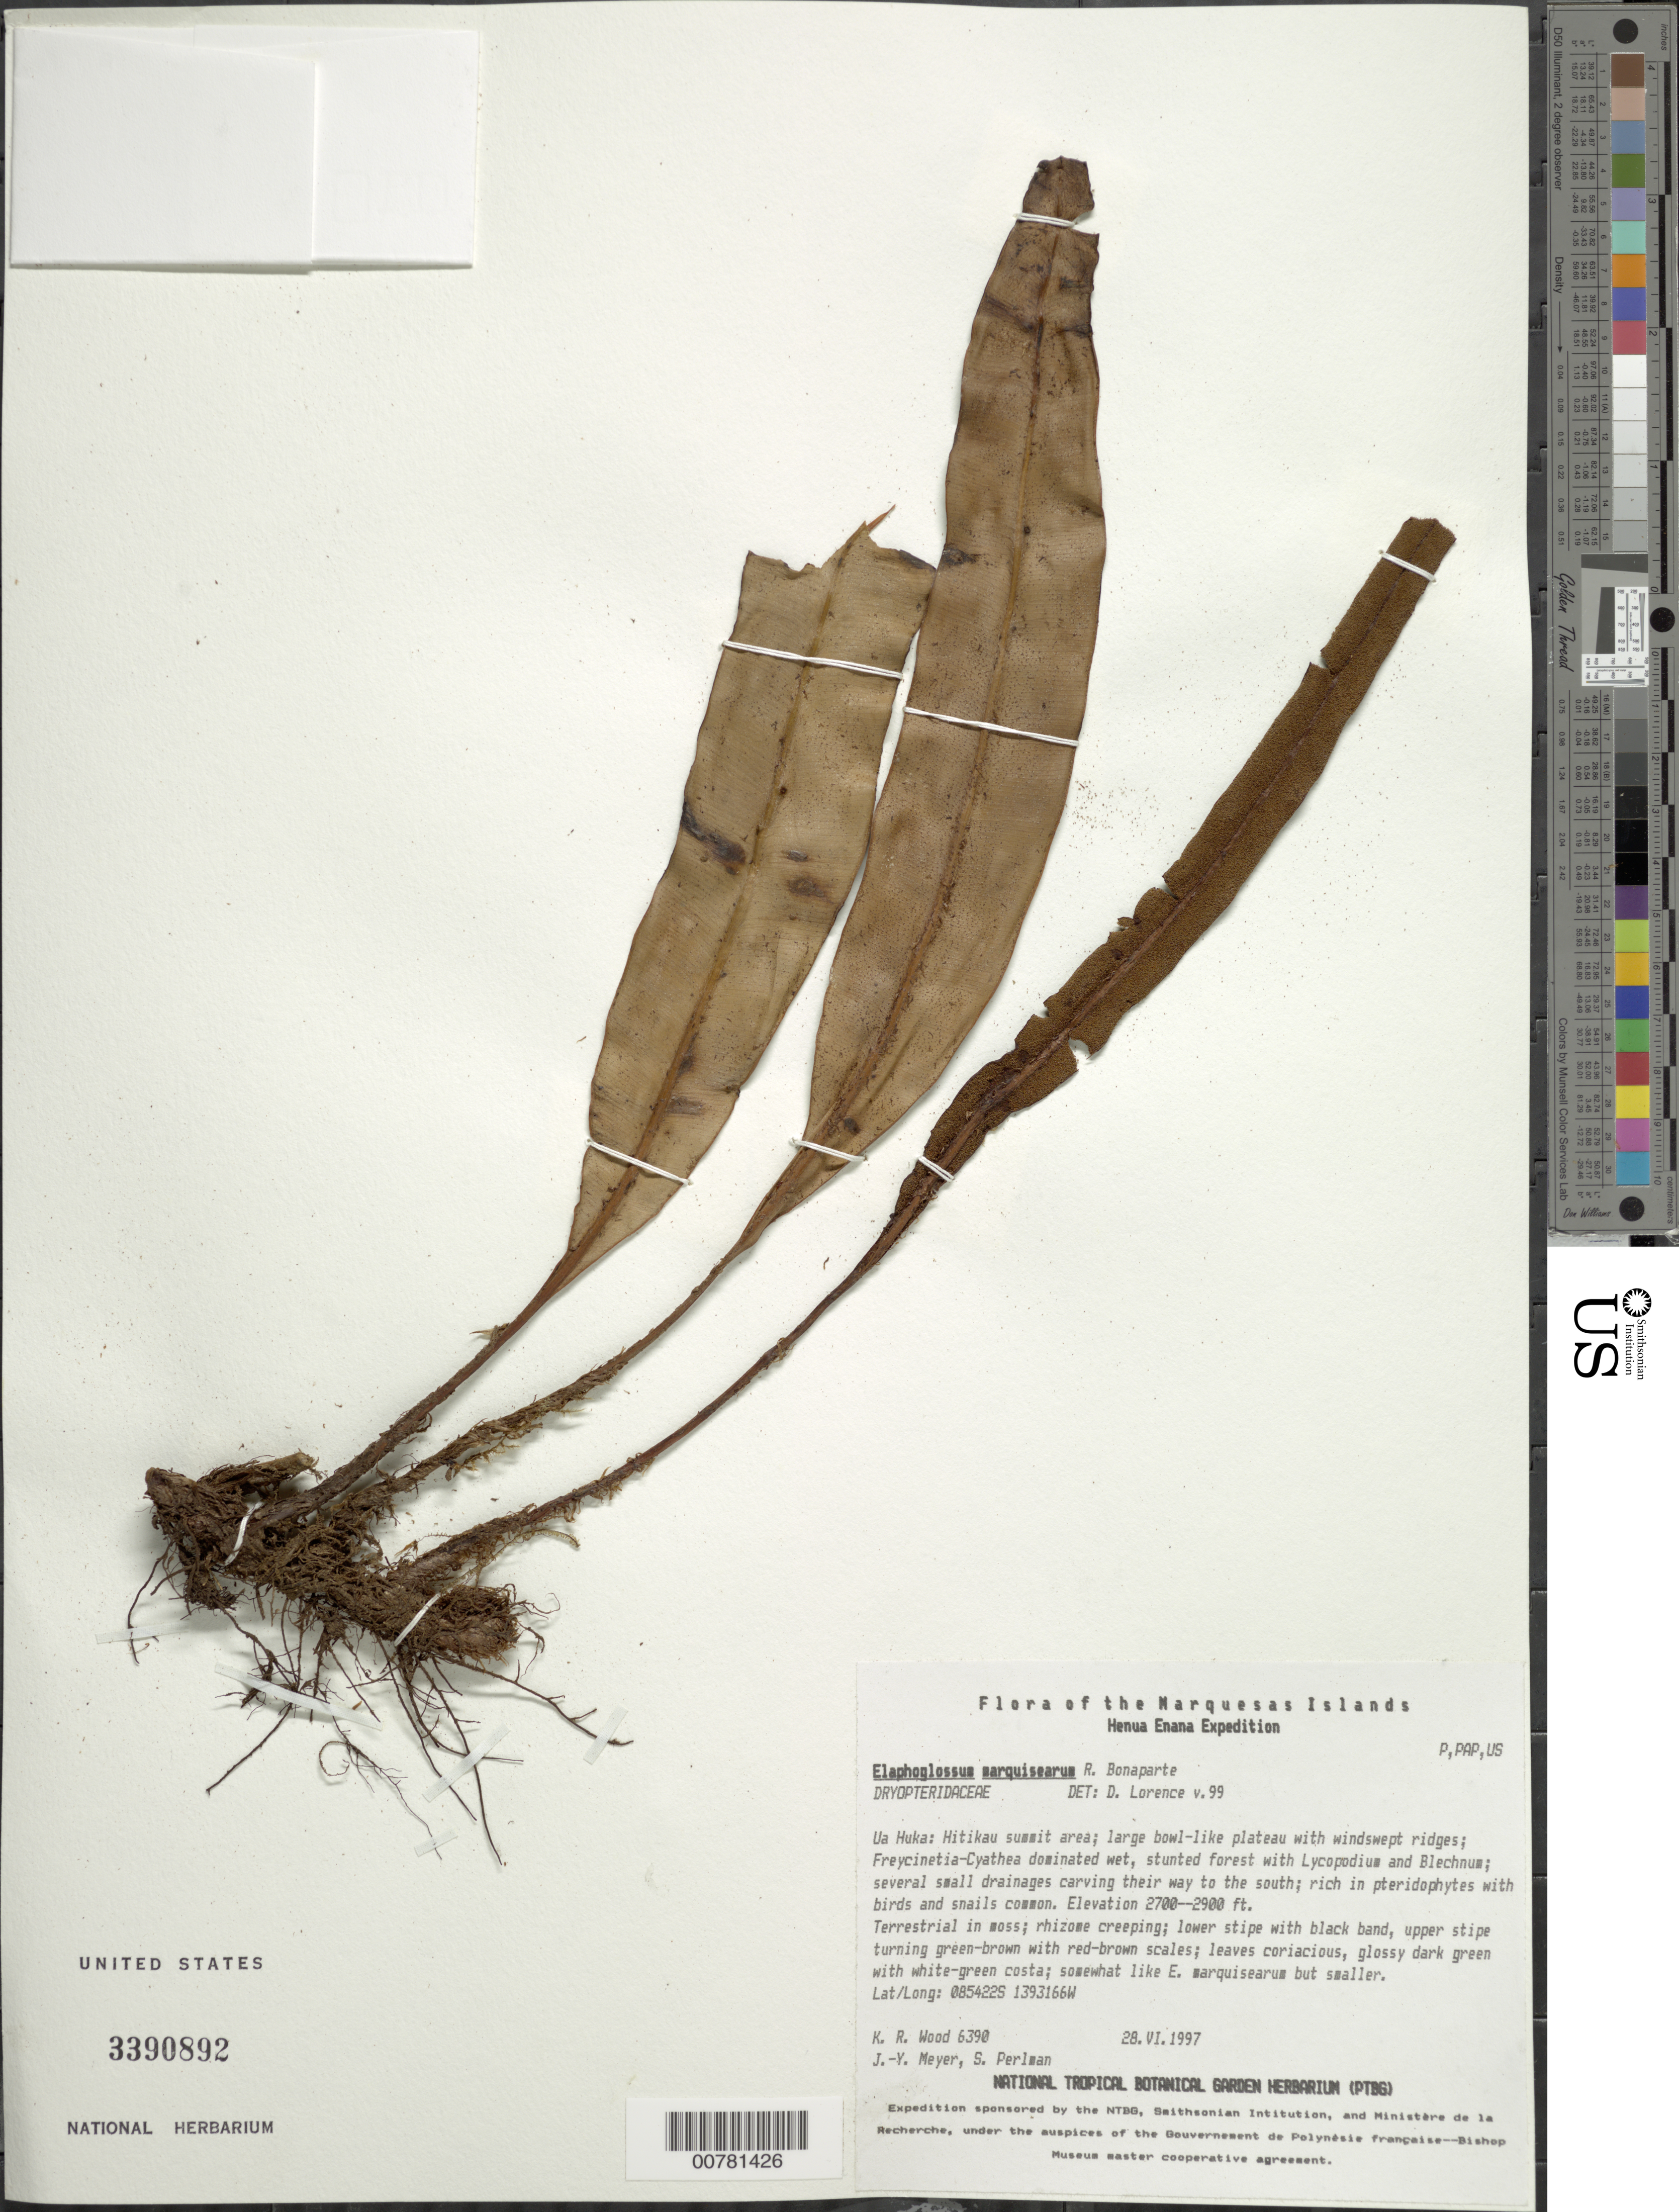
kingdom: Plantae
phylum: Tracheophyta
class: Polypodiopsida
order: Polypodiales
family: Dryopteridaceae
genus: Elaphoglossum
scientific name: Elaphoglossum marquisearum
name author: Bonap.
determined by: Lorence, David H., (PTBG), National Tropical Botanical Garden (UNITED STATES)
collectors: K. R. Wood, J.-Y. Meyer & S. P. Perlman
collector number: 6390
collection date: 1997-06-28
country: French Polynesia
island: Ua Huka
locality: Hitikau summit area, large bowl-like plateau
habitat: Windswept ridges, Freycinetia - Cyathea dominated wet stunted forest, rich in pteridophytes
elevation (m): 823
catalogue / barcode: US 3390892